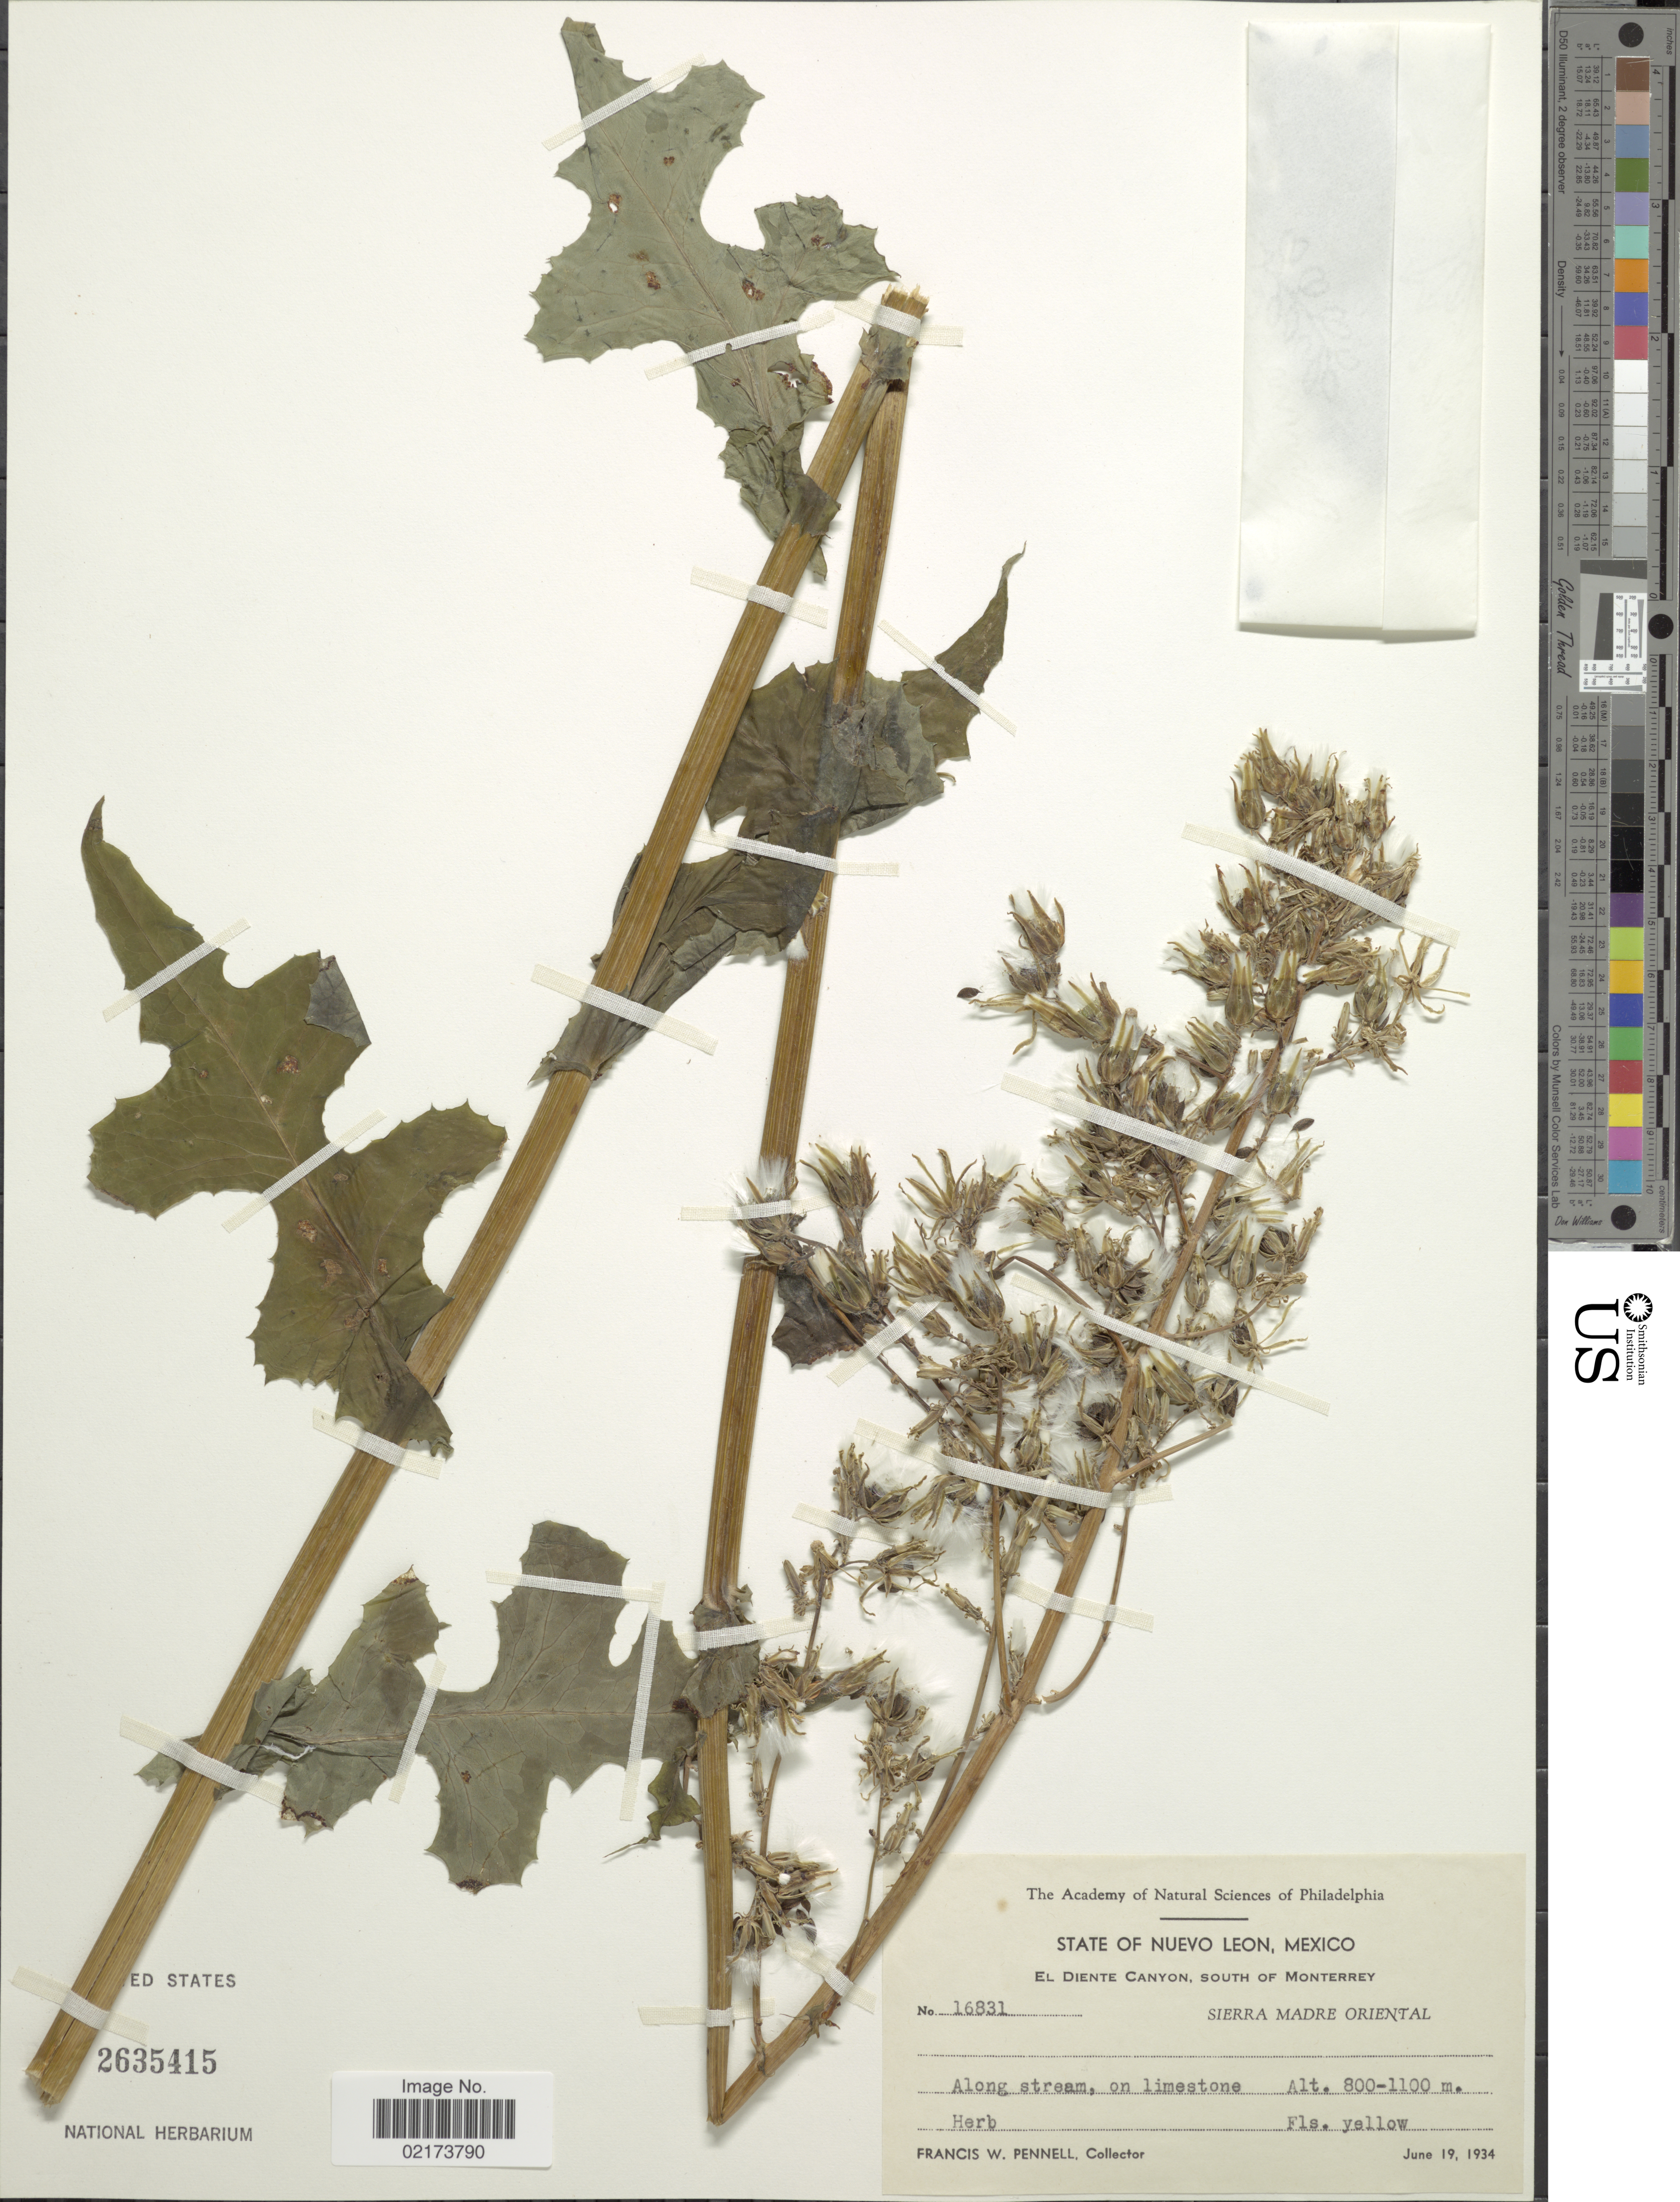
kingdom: Plantae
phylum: Tracheophyta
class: Magnoliopsida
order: Asterales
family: Asteraceae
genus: Lactuca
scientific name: Lactuca ludoviciana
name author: (Nutt.) Riddell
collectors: F. W. Pennell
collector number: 16831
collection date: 1934-06-19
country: Mexico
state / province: Nuevo León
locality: El Diente Canyon, South of Monterrey, Sierra Madre Oriental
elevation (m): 800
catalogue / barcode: US 2635415